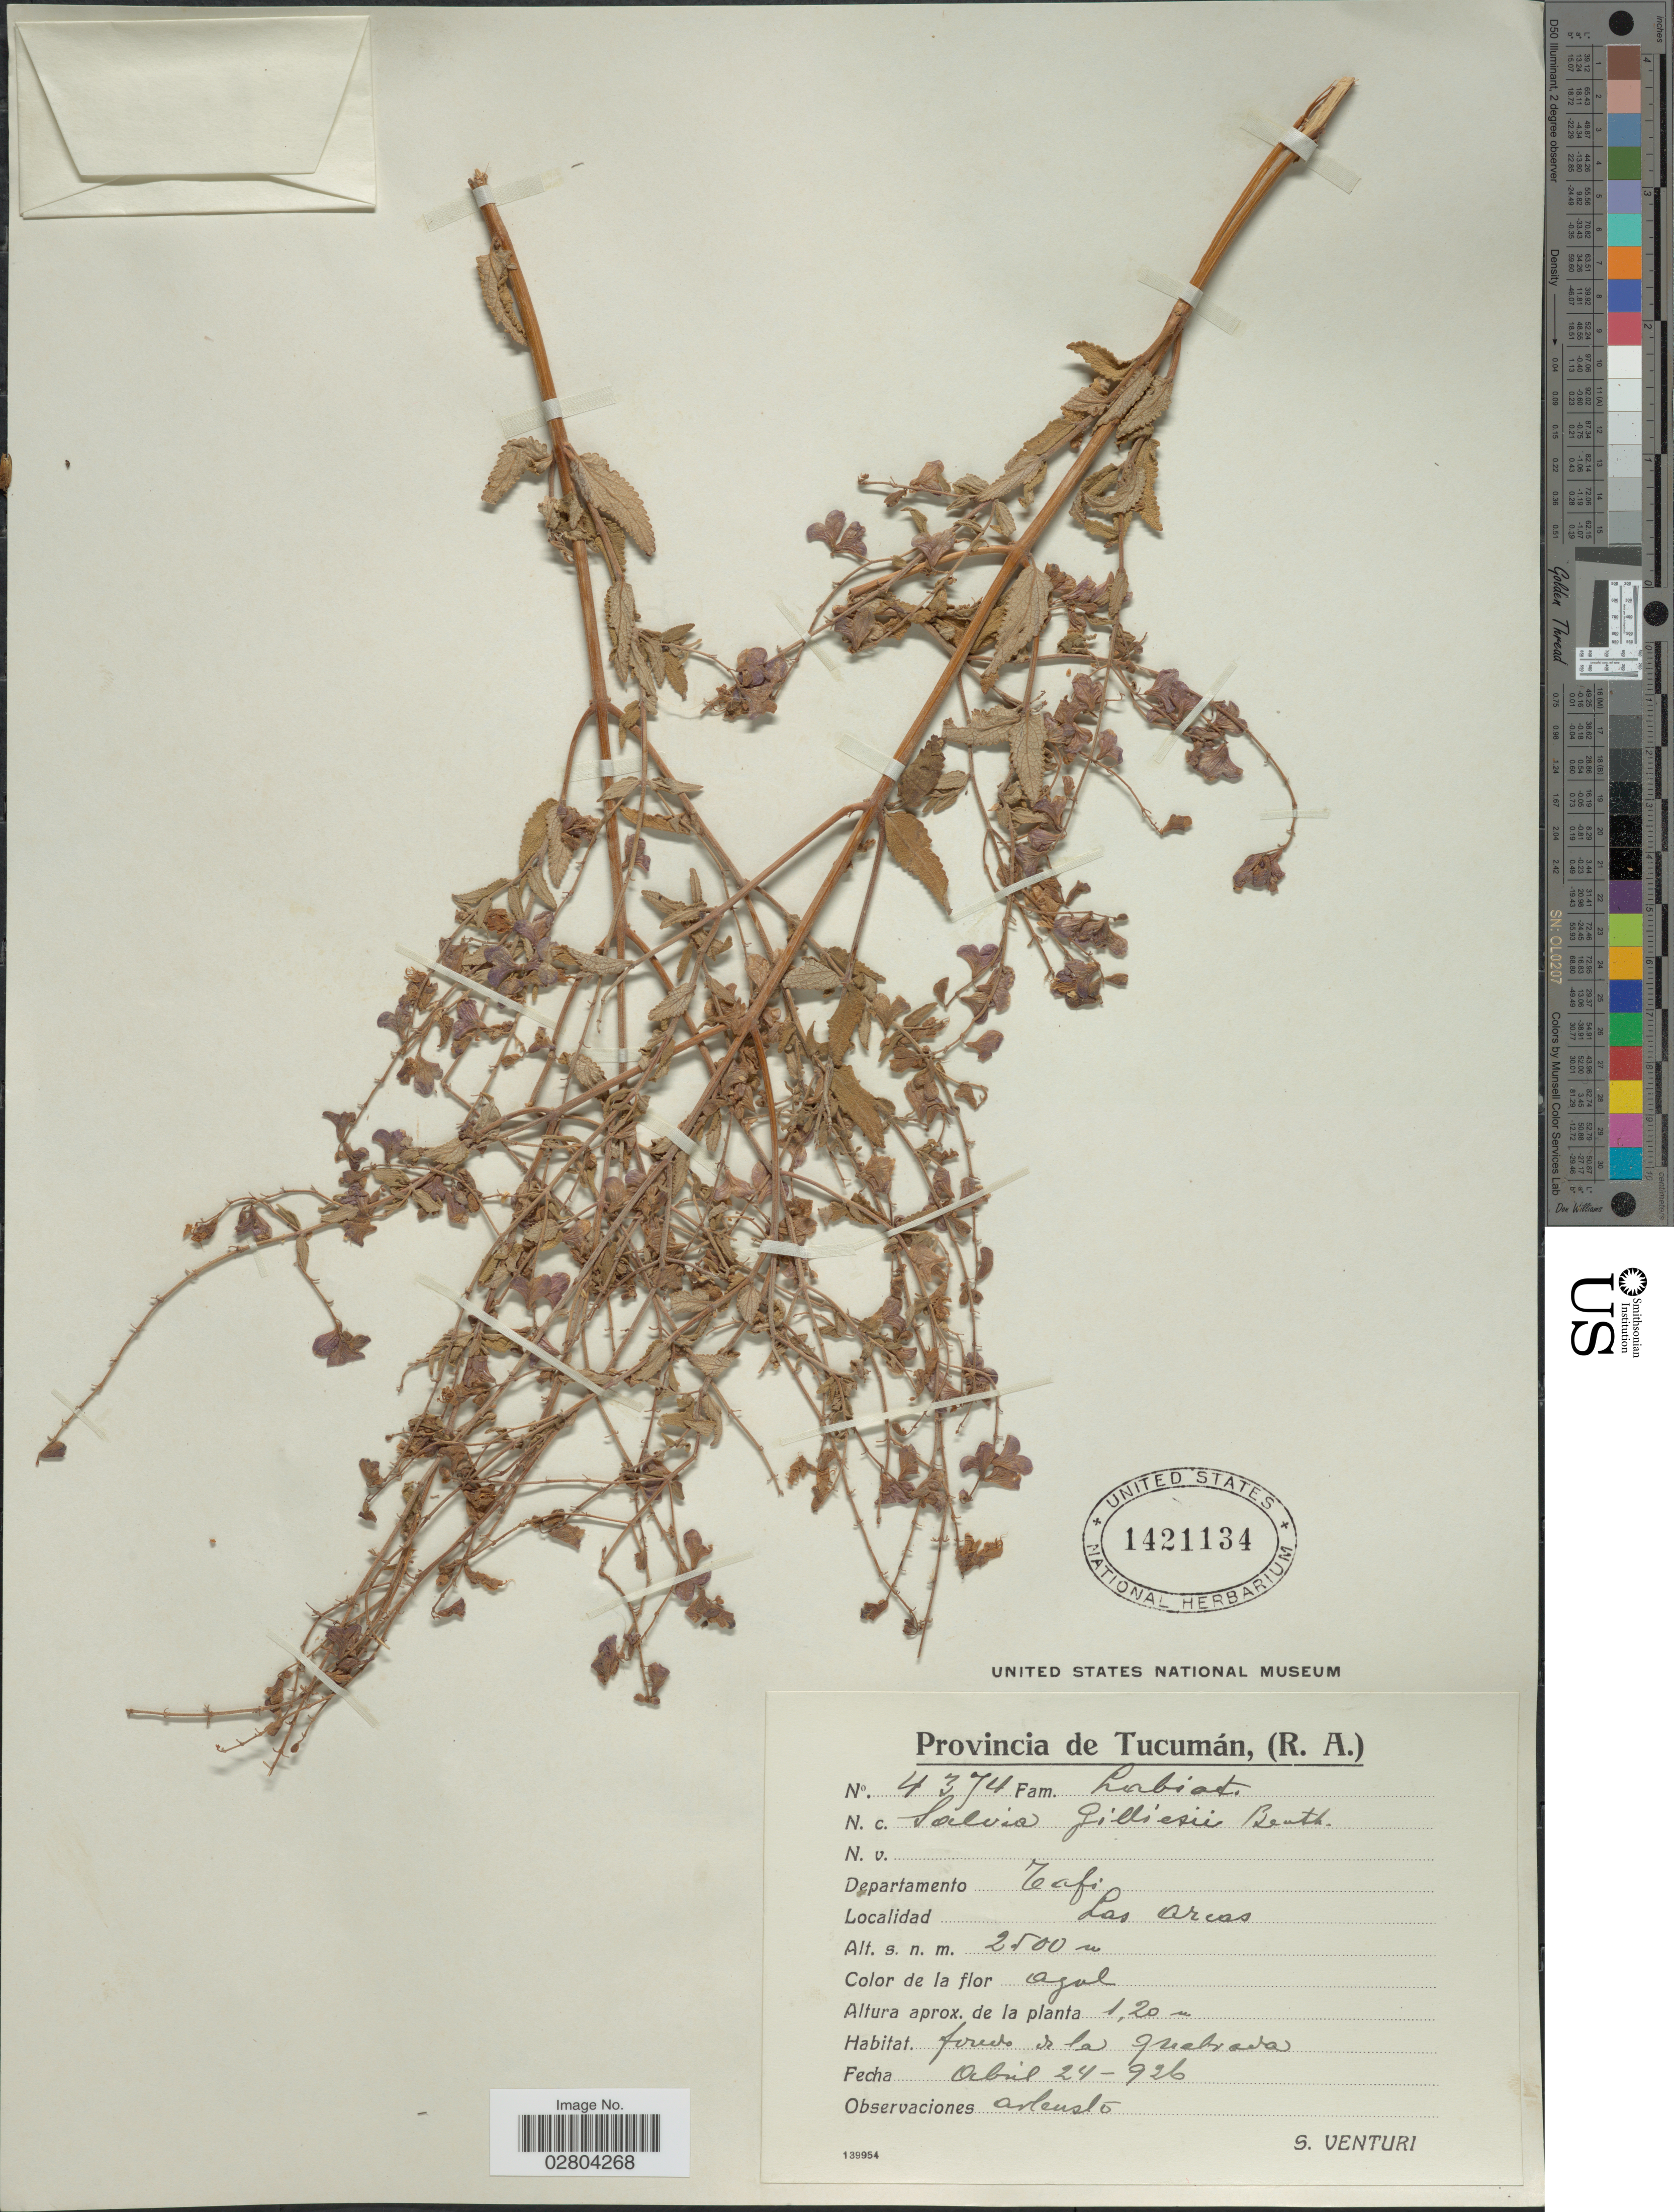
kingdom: Plantae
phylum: Tracheophyta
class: Magnoliopsida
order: Lamiales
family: Lamiaceae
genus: Salvia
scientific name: Salvia cuspidata subsp. gilliesii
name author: (Benth.) J.R.I. Wood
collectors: S. Venturi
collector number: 4374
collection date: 1926-04-24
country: Argentina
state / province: Tucuman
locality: Tucumán. Departamento Tafi. Las Arcas.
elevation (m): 2500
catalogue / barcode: US 1421134